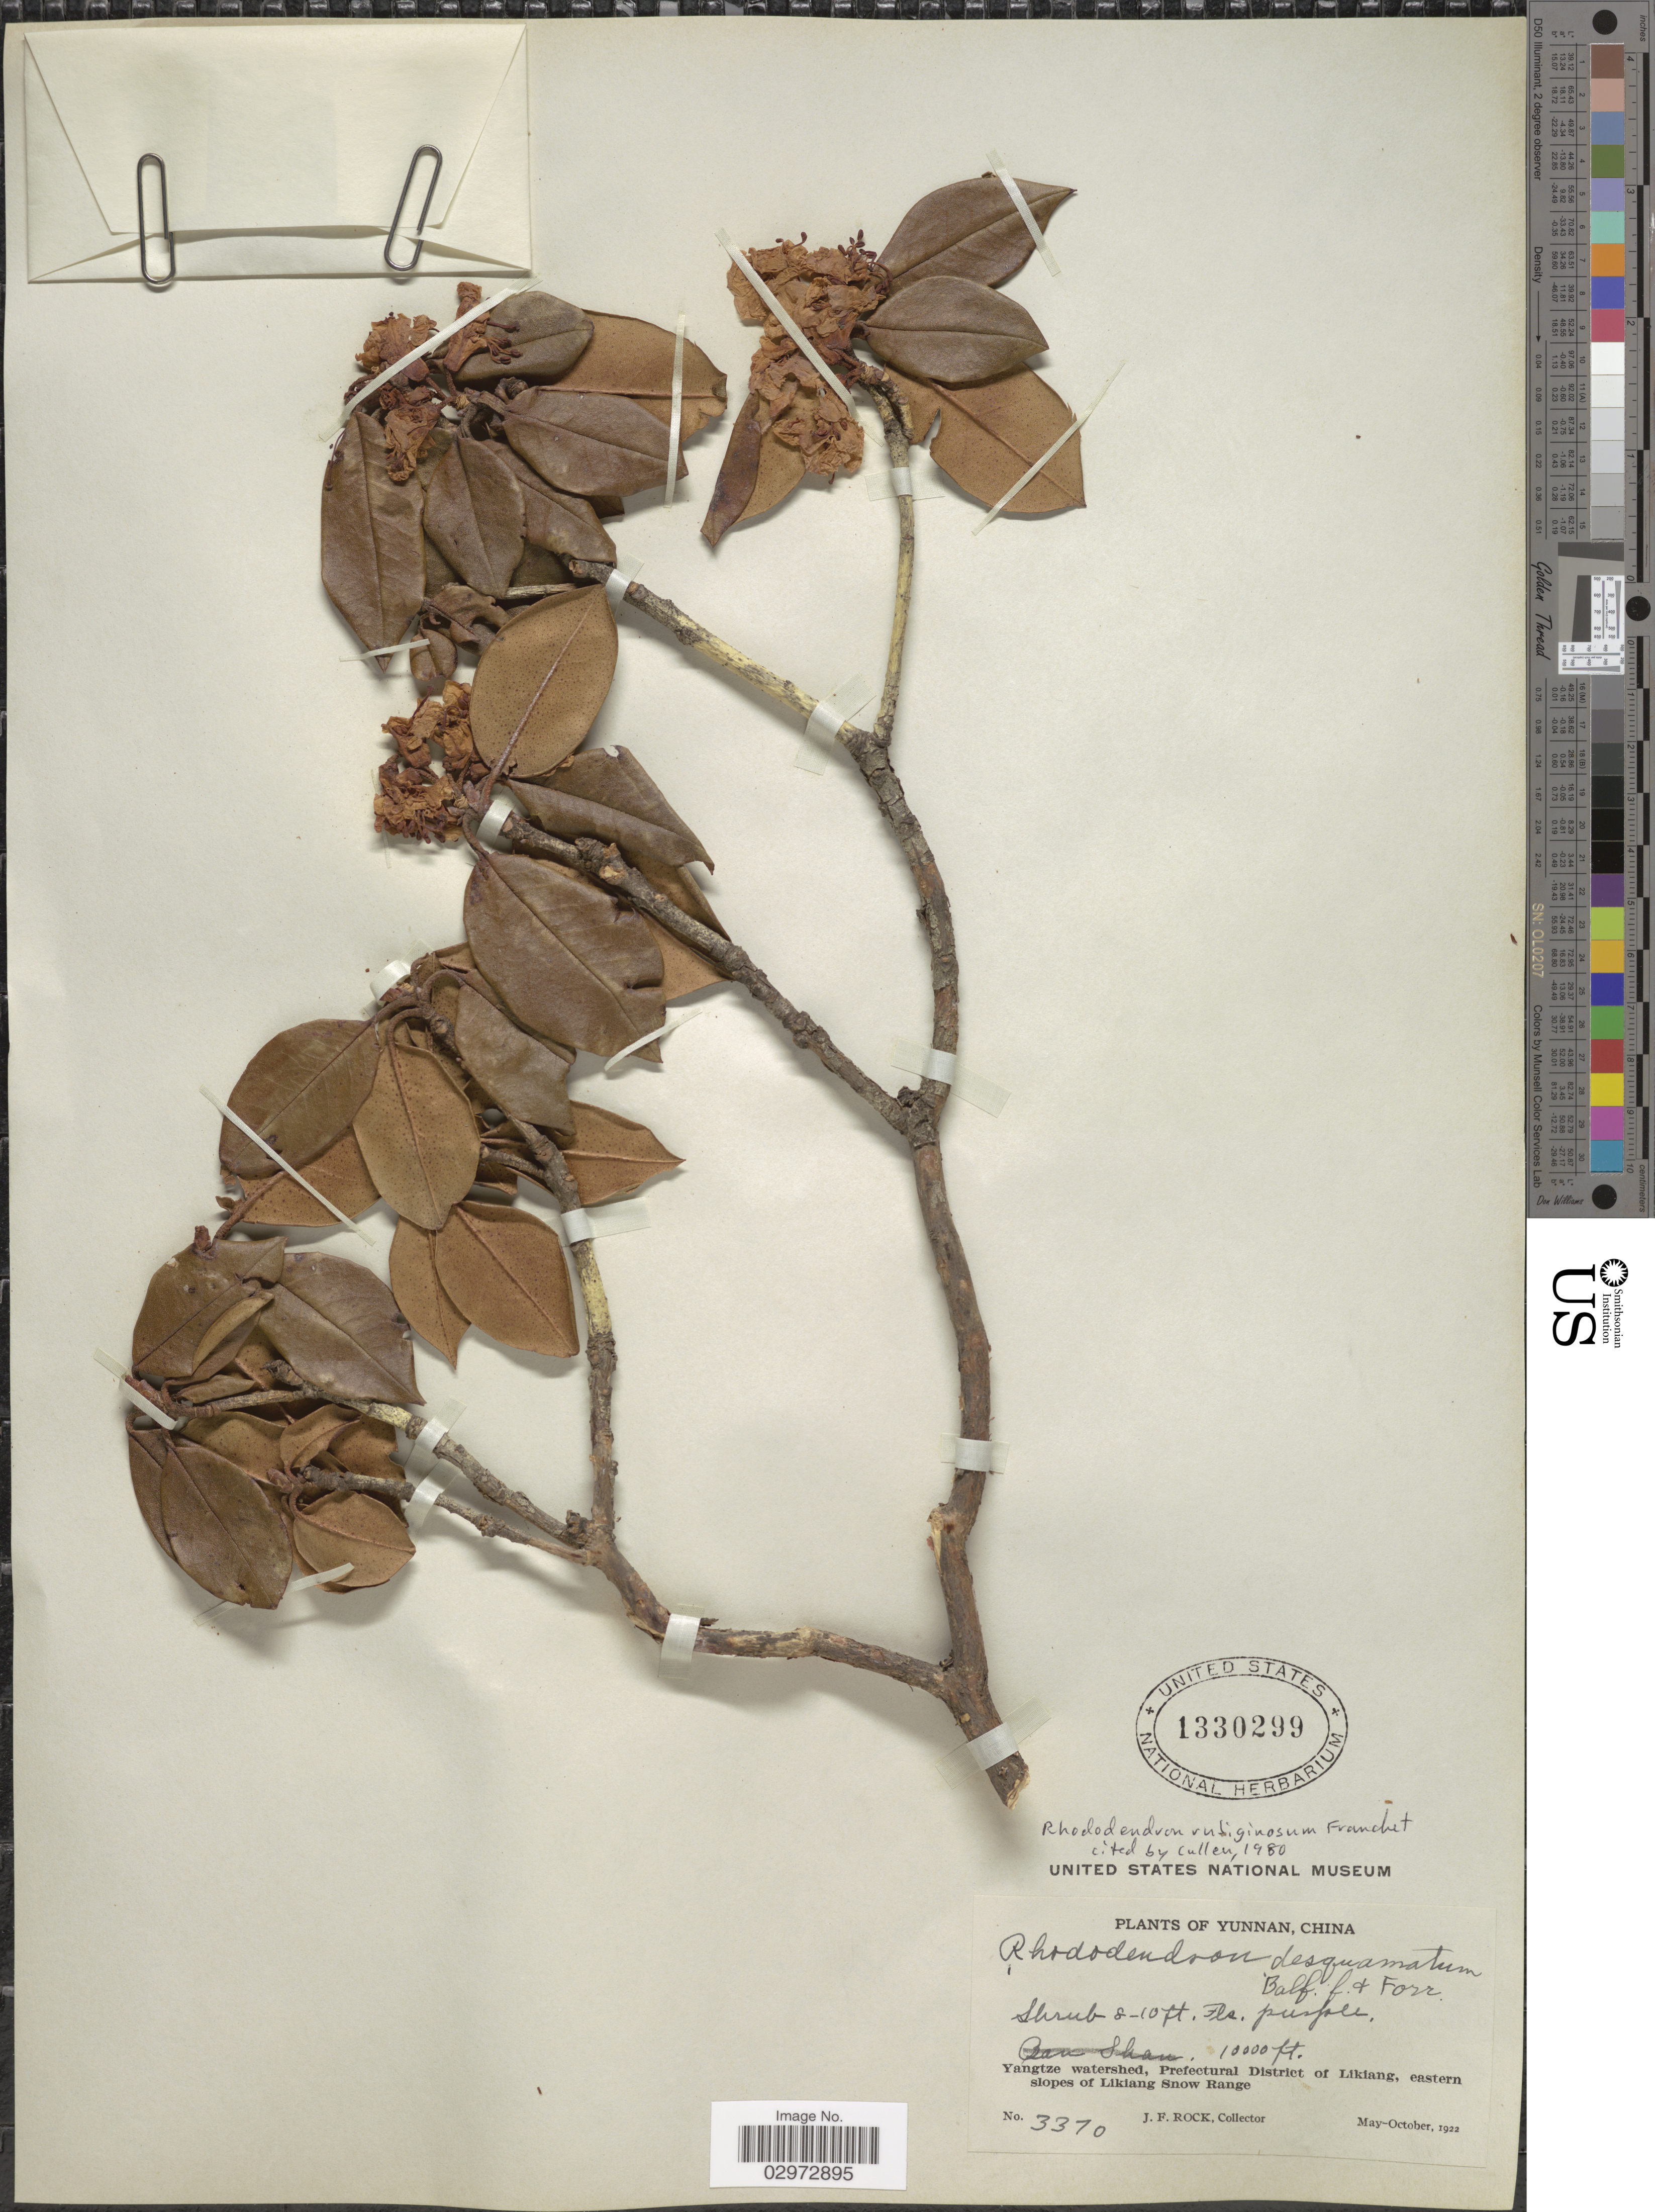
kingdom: Plantae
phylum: Tracheophyta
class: Magnoliopsida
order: Ericales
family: Ericaceae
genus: Rhododendron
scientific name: Rhododendron rubiginosum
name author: Franch.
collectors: J. Rock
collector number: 3370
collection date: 1922-05/1922-10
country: China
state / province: Yunnan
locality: Yangtze watershed, Prefectural District of Likiang, eastern slopes of Likiang Snow Range.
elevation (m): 3048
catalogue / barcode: US 1330299